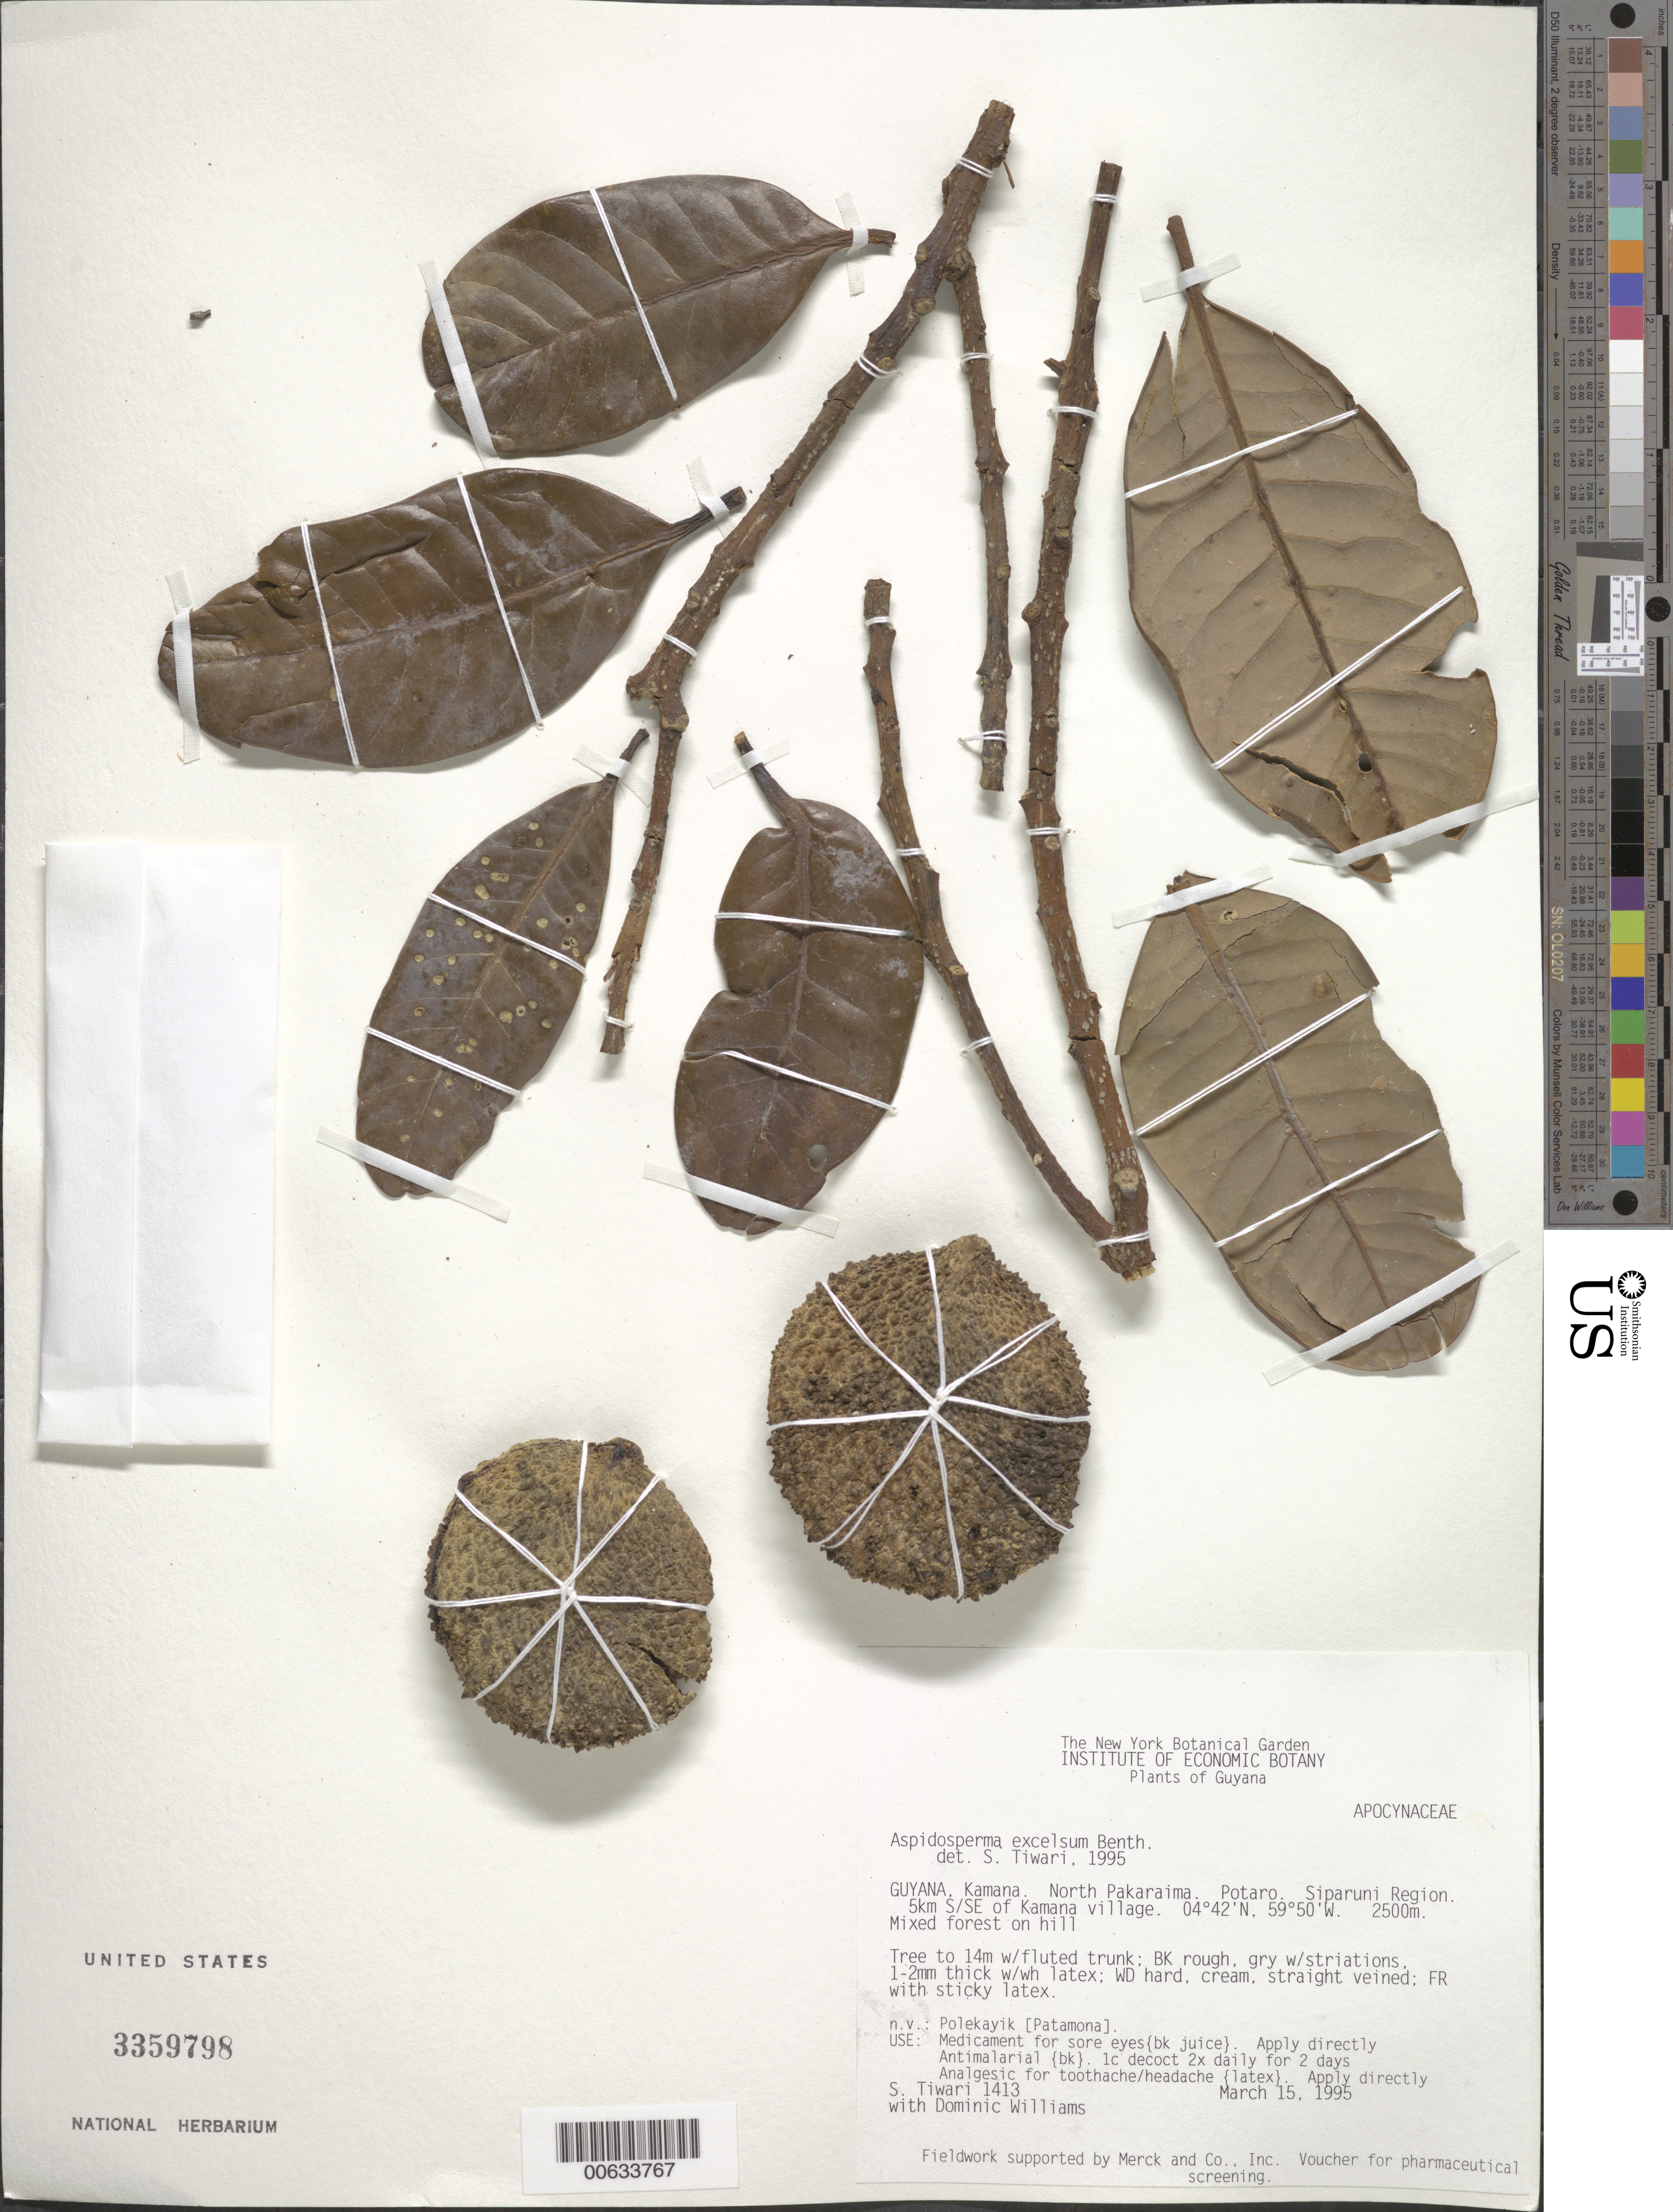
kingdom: Plantae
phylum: Tracheophyta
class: Magnoliopsida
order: Gentianales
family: Apocynaceae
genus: Aspidosperma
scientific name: Aspidosperma excelsum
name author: Benth.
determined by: Tiwari, S.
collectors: S. Tiwari & D. Williams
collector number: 1413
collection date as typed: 15-Mar-95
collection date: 1995-03-15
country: Guyana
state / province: Potaro-Siparuni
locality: Kamana, 5 km SSE of Kamana village, North Pakaraima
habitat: Mixed forest on hill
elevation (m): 2500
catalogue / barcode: US 3359798